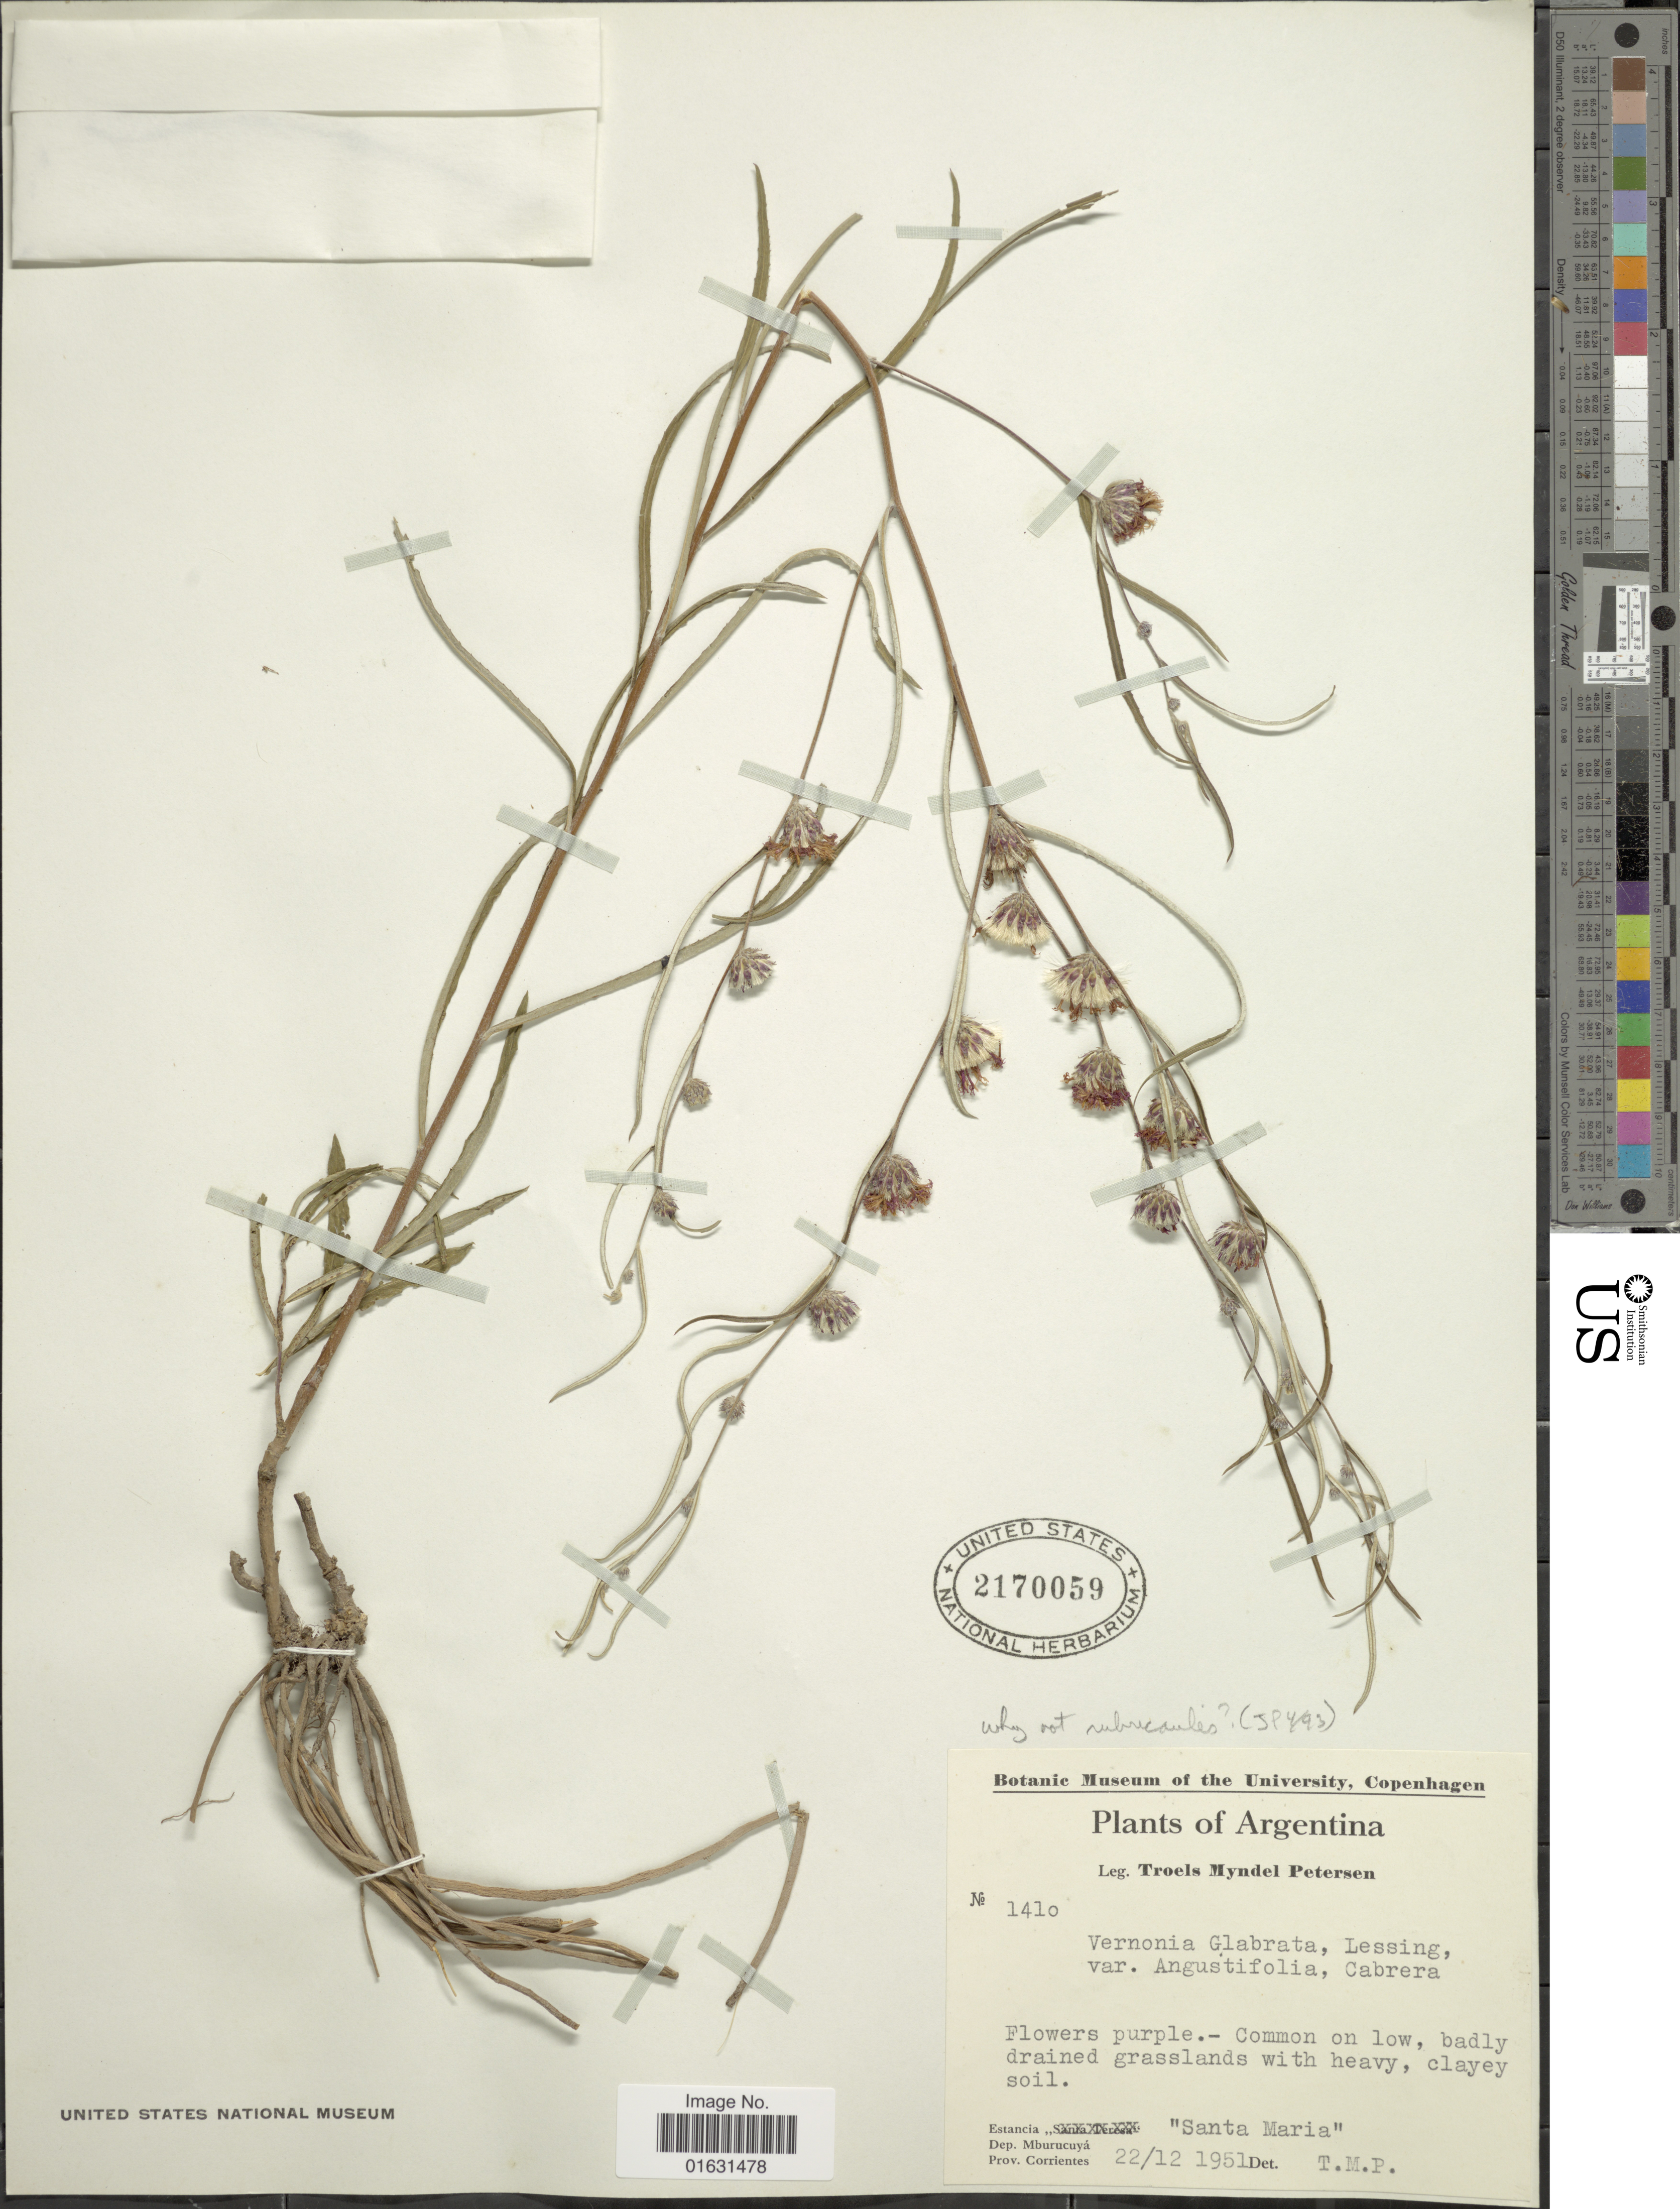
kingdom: Plantae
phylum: Tracheophyta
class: Magnoliopsida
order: Asterales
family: Asteraceae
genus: Lessingianthus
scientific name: Lessingianthus glabratus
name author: (Less.) H. Rob.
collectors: T. Pederson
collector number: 1410*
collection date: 1951-12-22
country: Argentina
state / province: Corrientes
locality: Estancia "Santa Maria" Dep. Mburucuya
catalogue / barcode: US 2170059